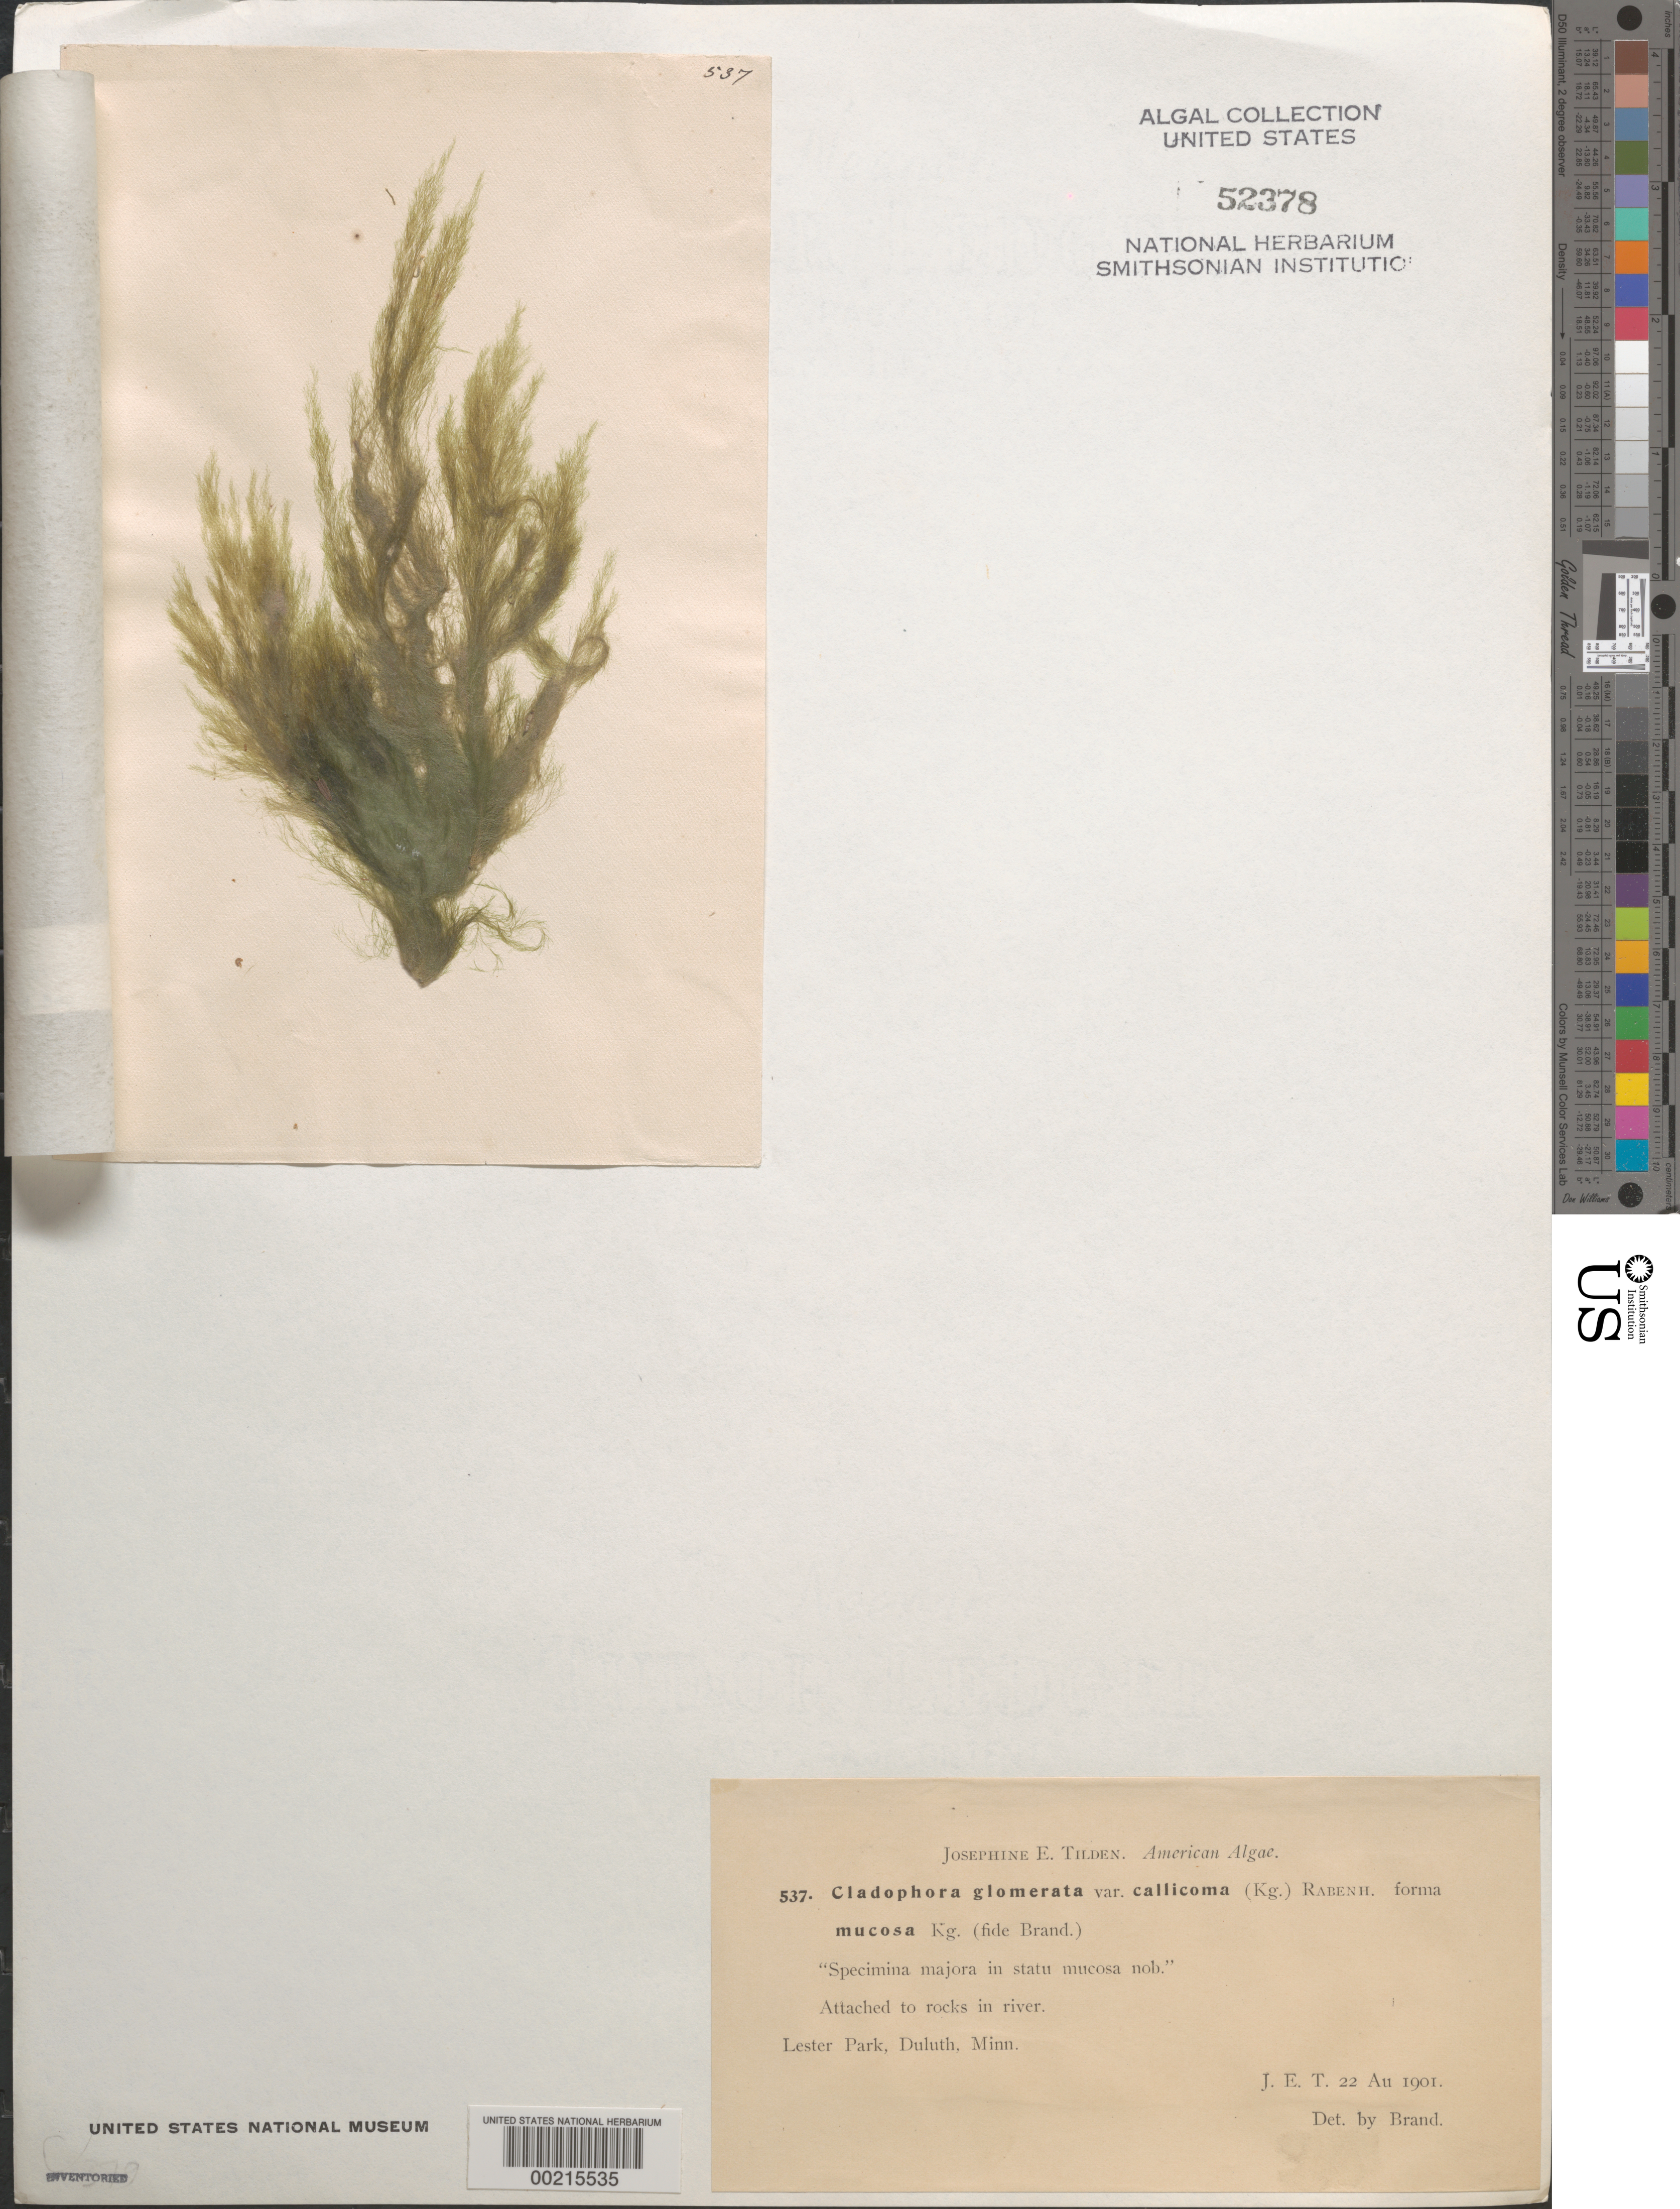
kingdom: Plantae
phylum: Chlorophyta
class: Ulvophyceae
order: Cladophorales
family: Cladophoraceae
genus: Cladophora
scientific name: Cladophora glomerata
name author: (L.) Kütz.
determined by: Phinney, H. K.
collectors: J. E. Tilden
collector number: JET 537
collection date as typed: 22 Aug 1901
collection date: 1901-08-22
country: United States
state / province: Minnesota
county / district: St. Louis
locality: Duluth, Lester Park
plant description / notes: Tilden, American Algae, as Cladophora glomerata v. callicoma f. mucosa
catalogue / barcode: US 52378